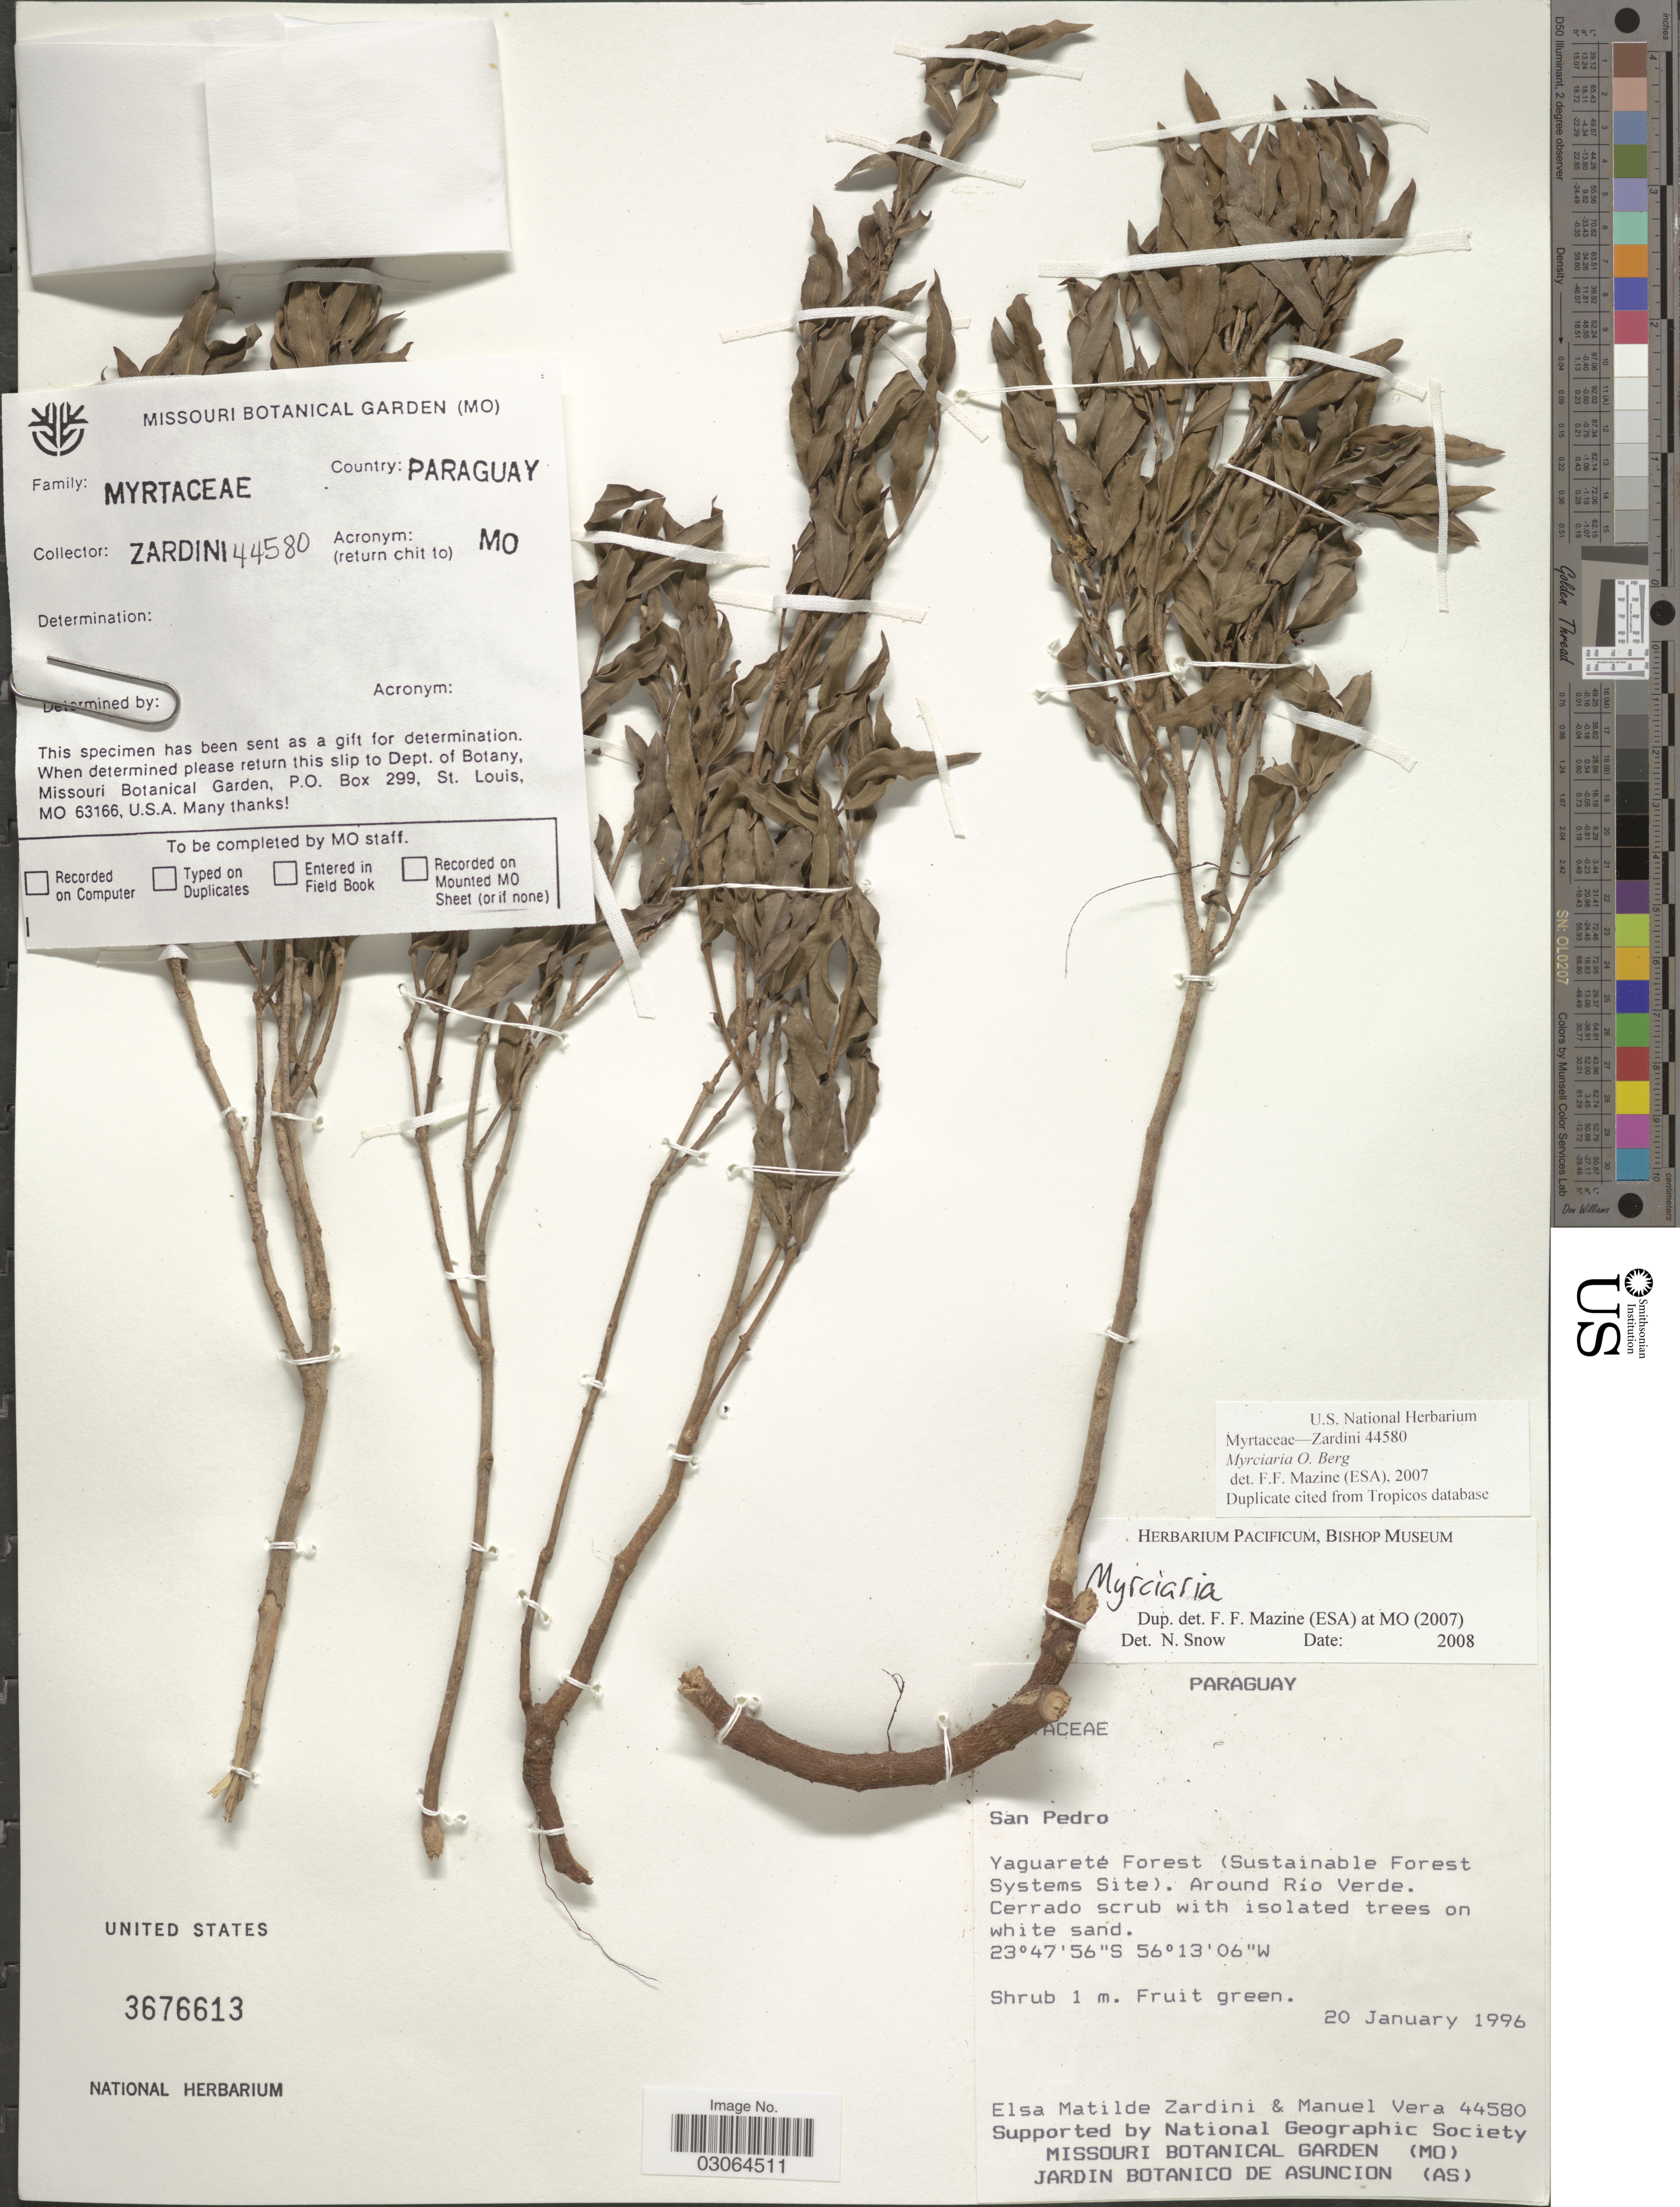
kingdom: Plantae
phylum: Tracheophyta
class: Magnoliopsida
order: Myrtales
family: Myrtaceae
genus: Myrciaria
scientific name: Myrciaria sp.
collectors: E. M. Zardini & M. Vera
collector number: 44580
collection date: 1996-01-20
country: Paraguay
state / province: San Pedro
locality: Yaguareté Forest (Sustainable Forest Systems Site). Around Río Verde.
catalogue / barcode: US 3676613